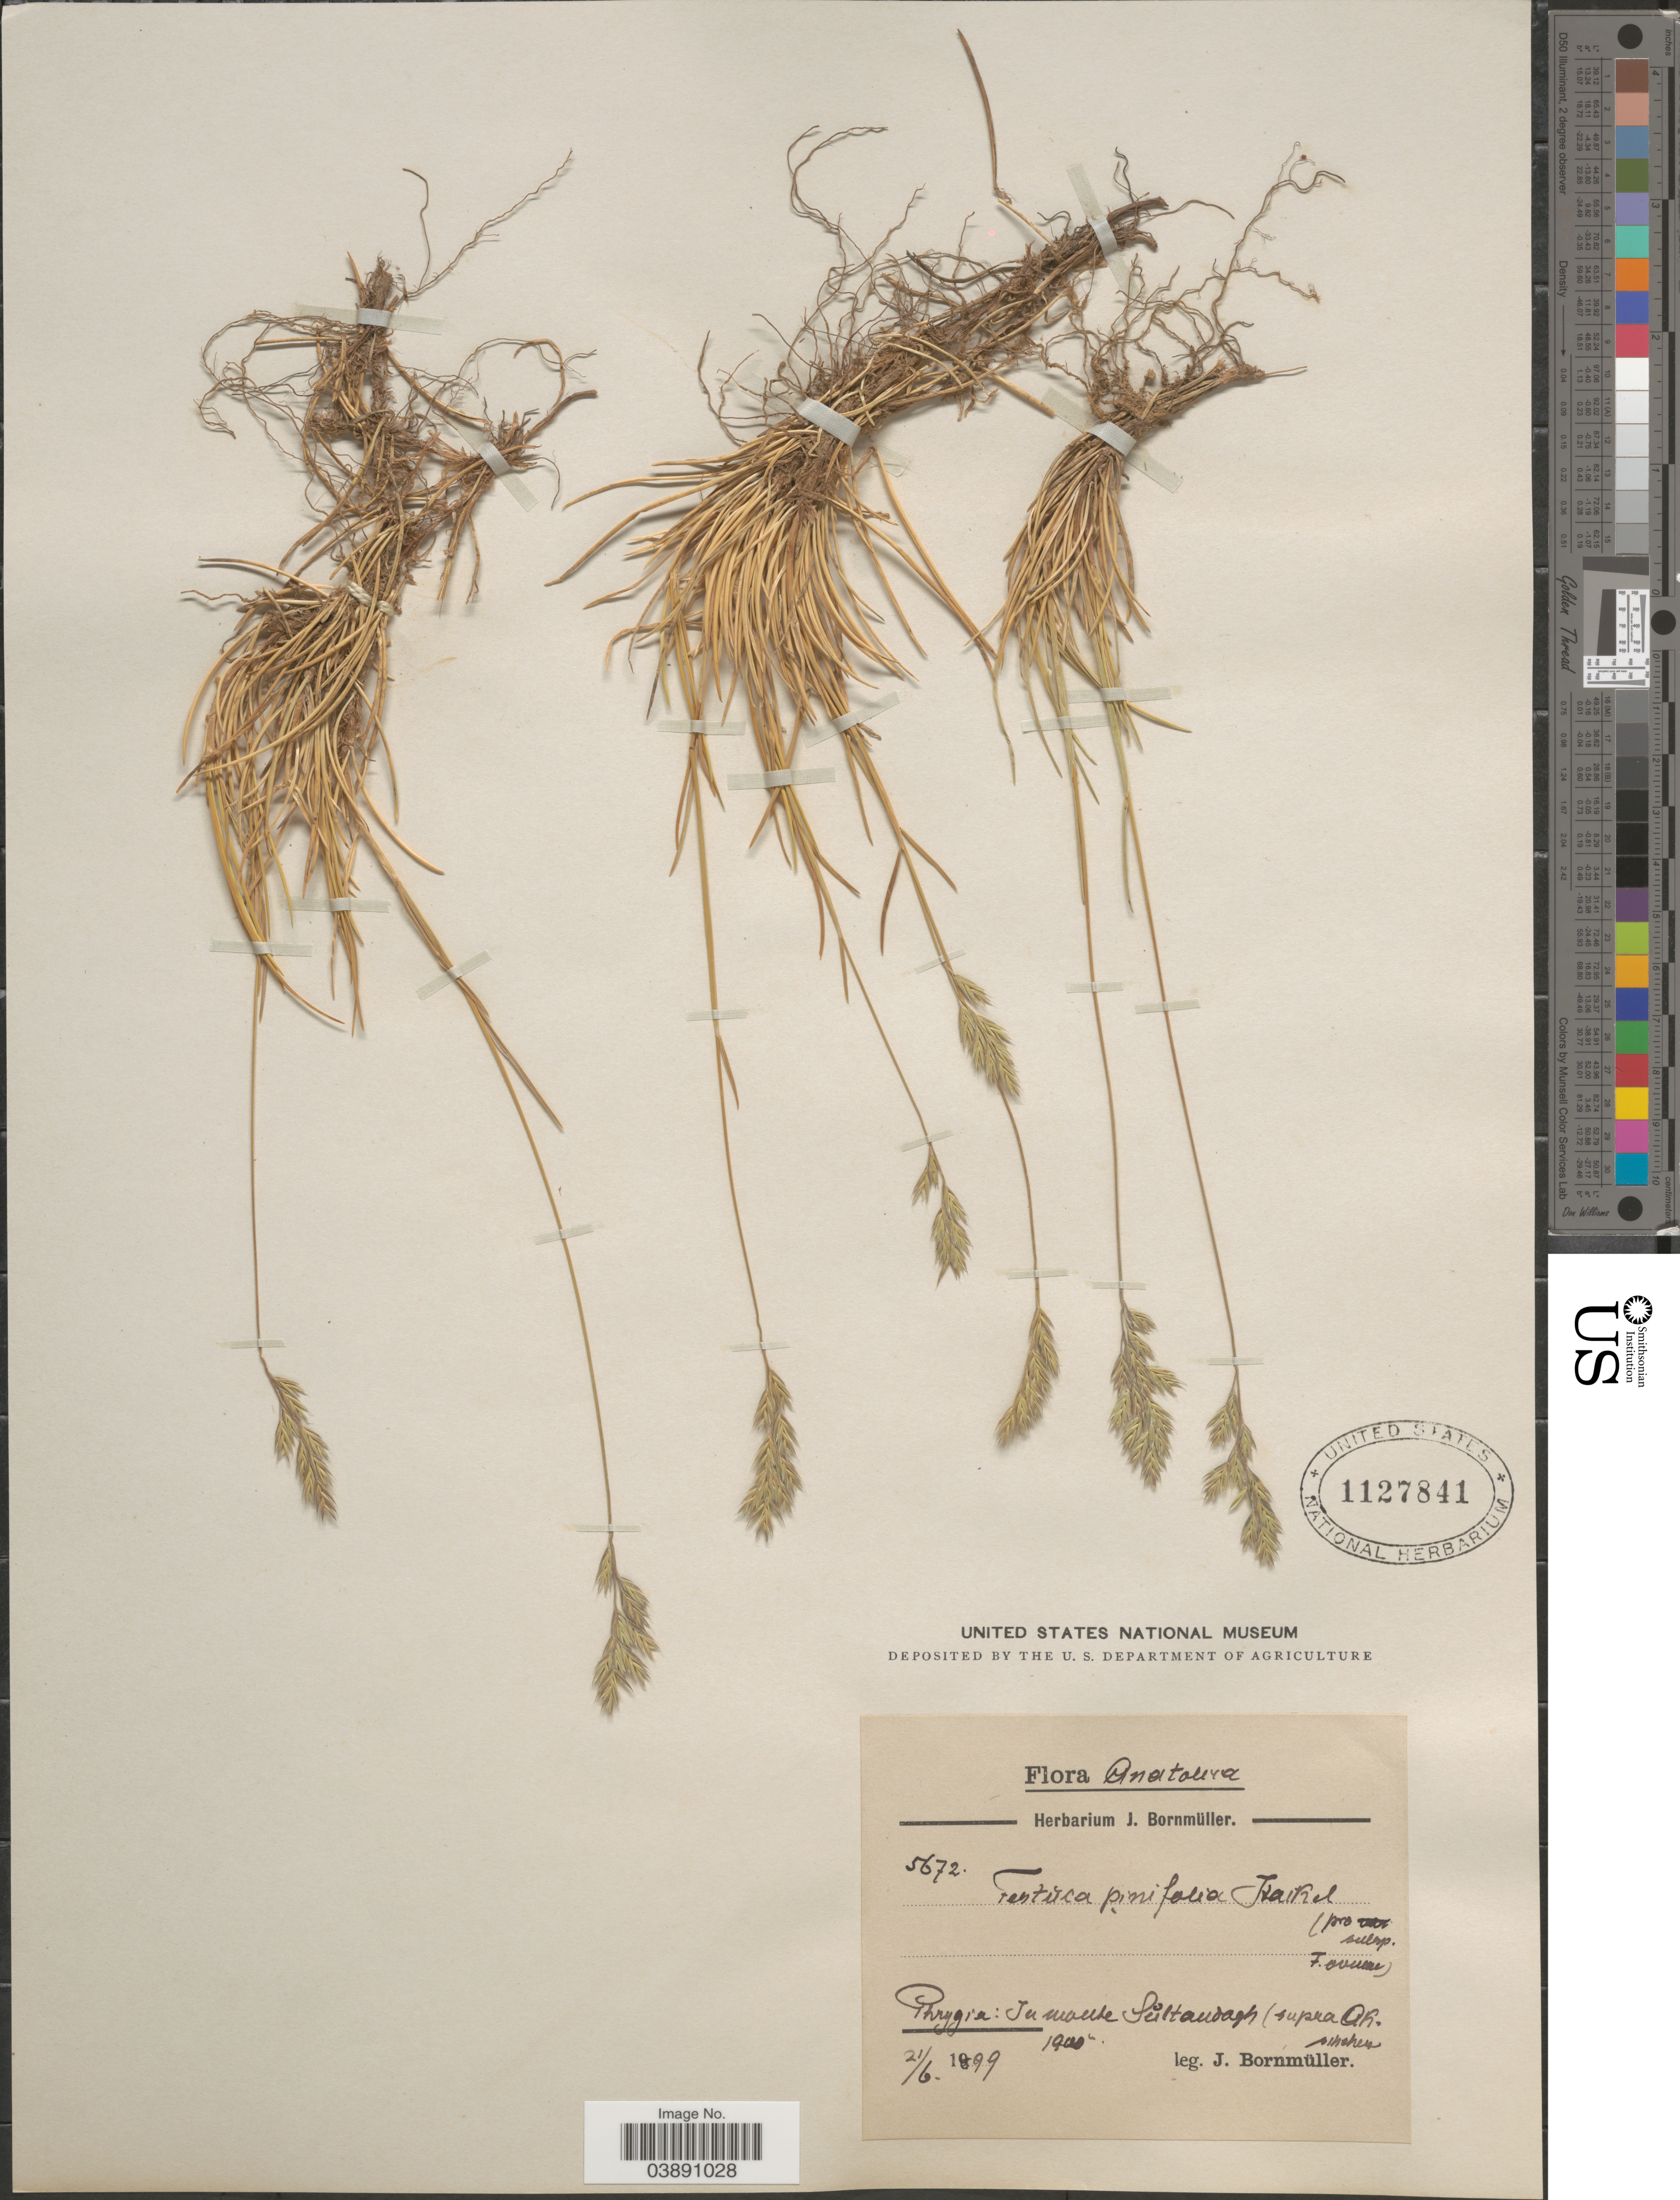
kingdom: Plantae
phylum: Tracheophyta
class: Liliopsida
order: Poales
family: Poaceae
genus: Festuca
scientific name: Festuca pinifolia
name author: (Hack. ex Boiss.) Bornm.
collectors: J. Bornmüller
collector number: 5672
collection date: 1899-06-21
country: Turkey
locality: Anatolica. Phrygia: In monte Sultandagh (supra Oksansher [interpreted]).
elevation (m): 1900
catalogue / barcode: US 1127841